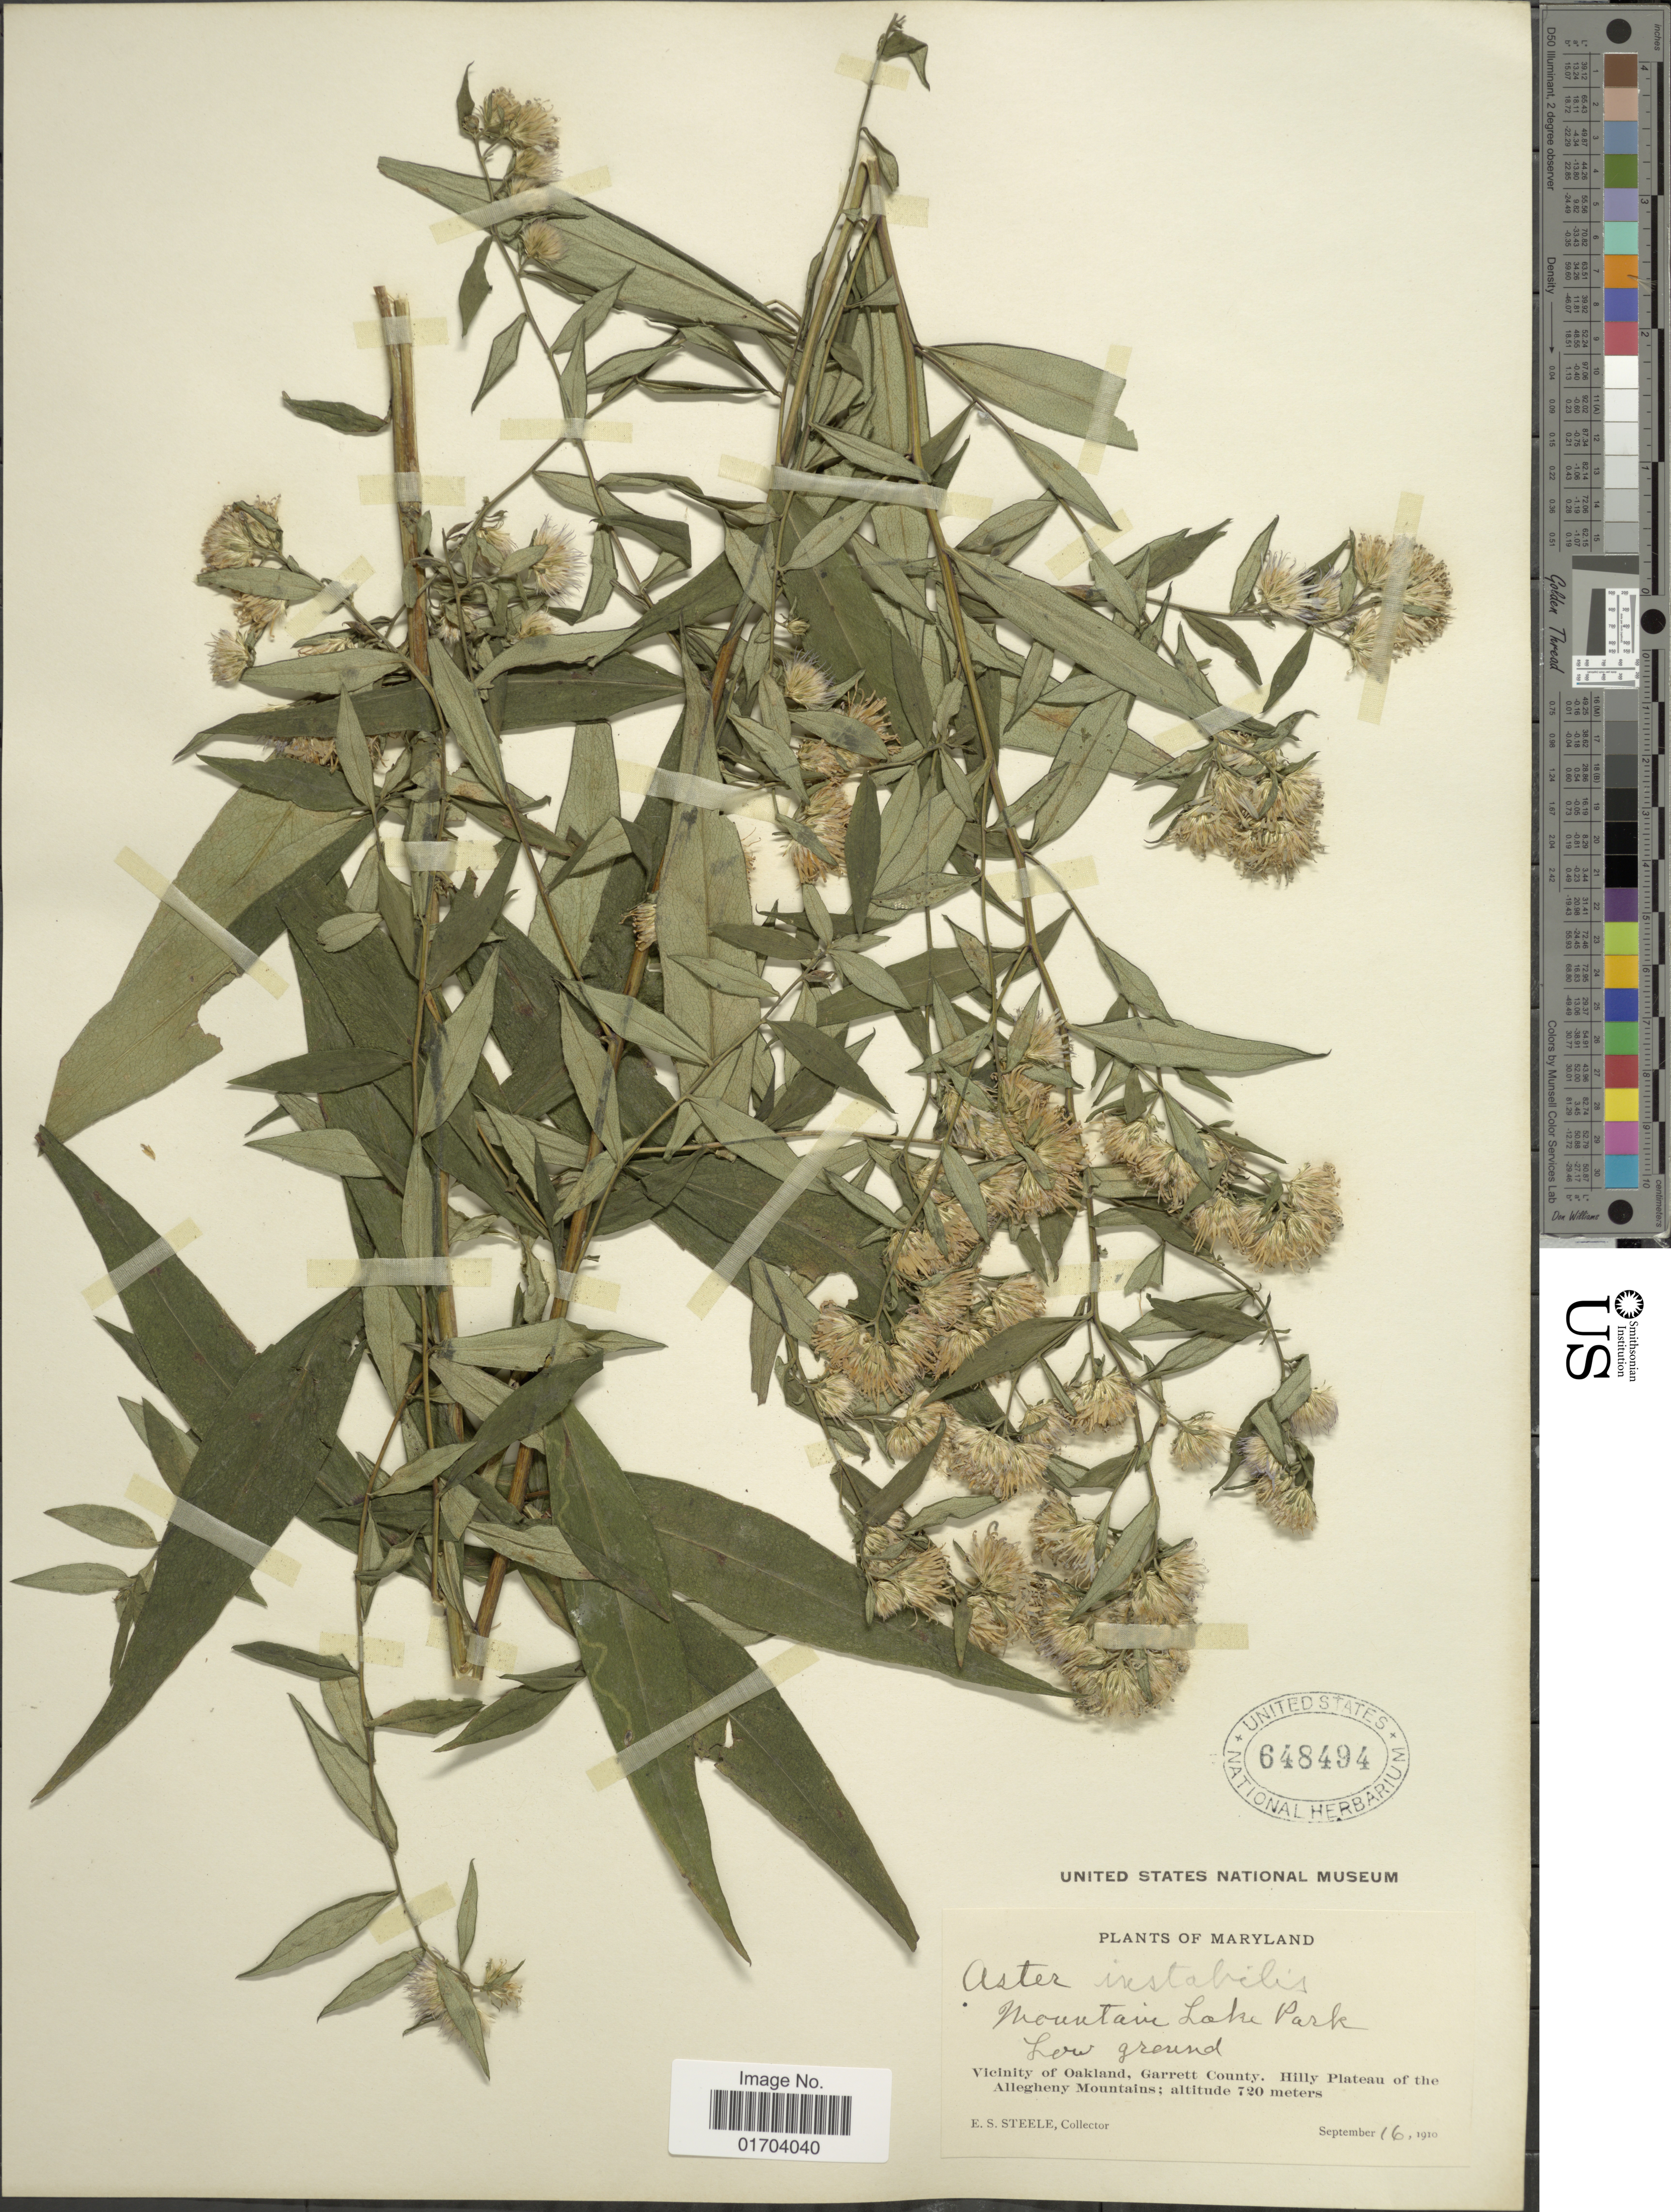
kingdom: Plantae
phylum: Tracheophyta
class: Magnoliopsida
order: Asterales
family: Asteraceae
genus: Aster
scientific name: Aster instabilis E.S. Steele sp. nov. ined.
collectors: E. Steele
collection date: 1910-09-16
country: United States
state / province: Maryland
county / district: Garrett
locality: Mountains Lake Park, Vicinity of Oakland, Garrett County. Hilly Plateau of the Allegheny Mountains.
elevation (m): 720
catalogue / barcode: US 648494